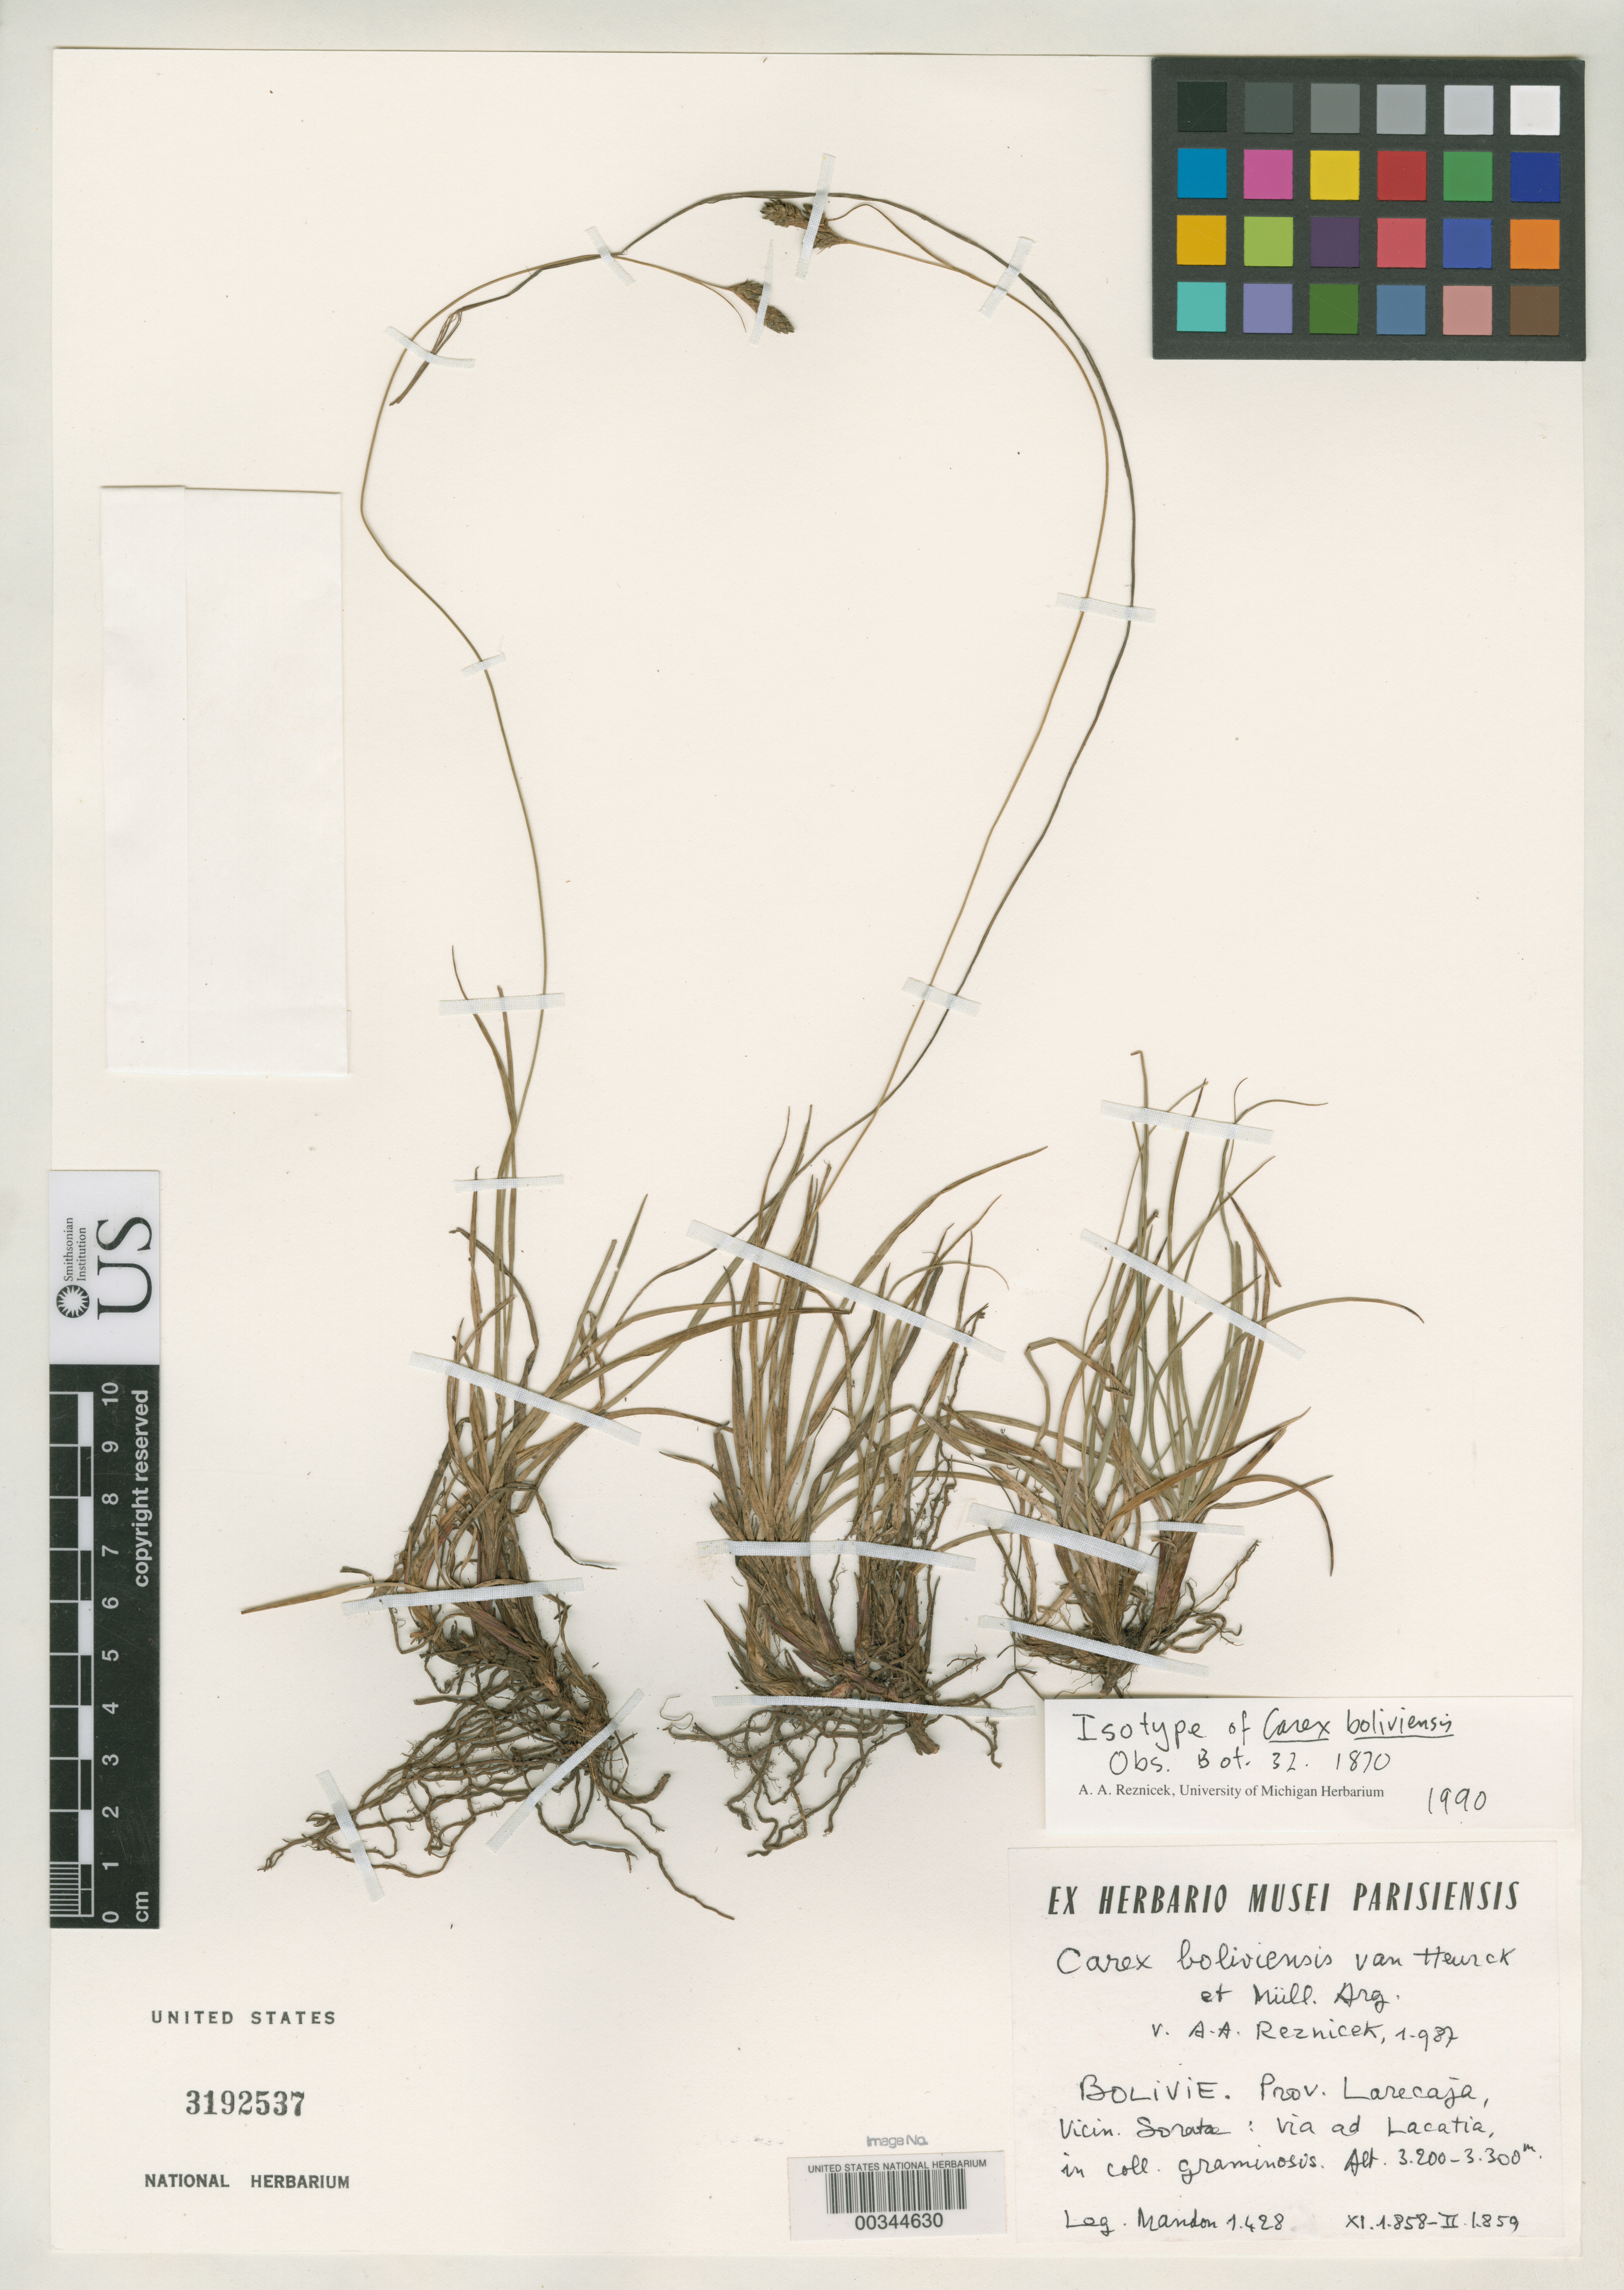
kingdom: Plantae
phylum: Tracheophyta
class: Liliopsida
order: Poales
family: Cyperaceae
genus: Carex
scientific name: Carex boliviensis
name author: Van Heurck & Müll. Arg.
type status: Isotype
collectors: G. Mandon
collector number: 1428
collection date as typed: Nov 1858 to -- Feb 1859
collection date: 1858-11/1859-02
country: Bolivia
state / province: La Paz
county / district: Larecaja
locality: Vicinity of Sorata, via ad Lacatia.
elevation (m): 3200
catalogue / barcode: US 3192537